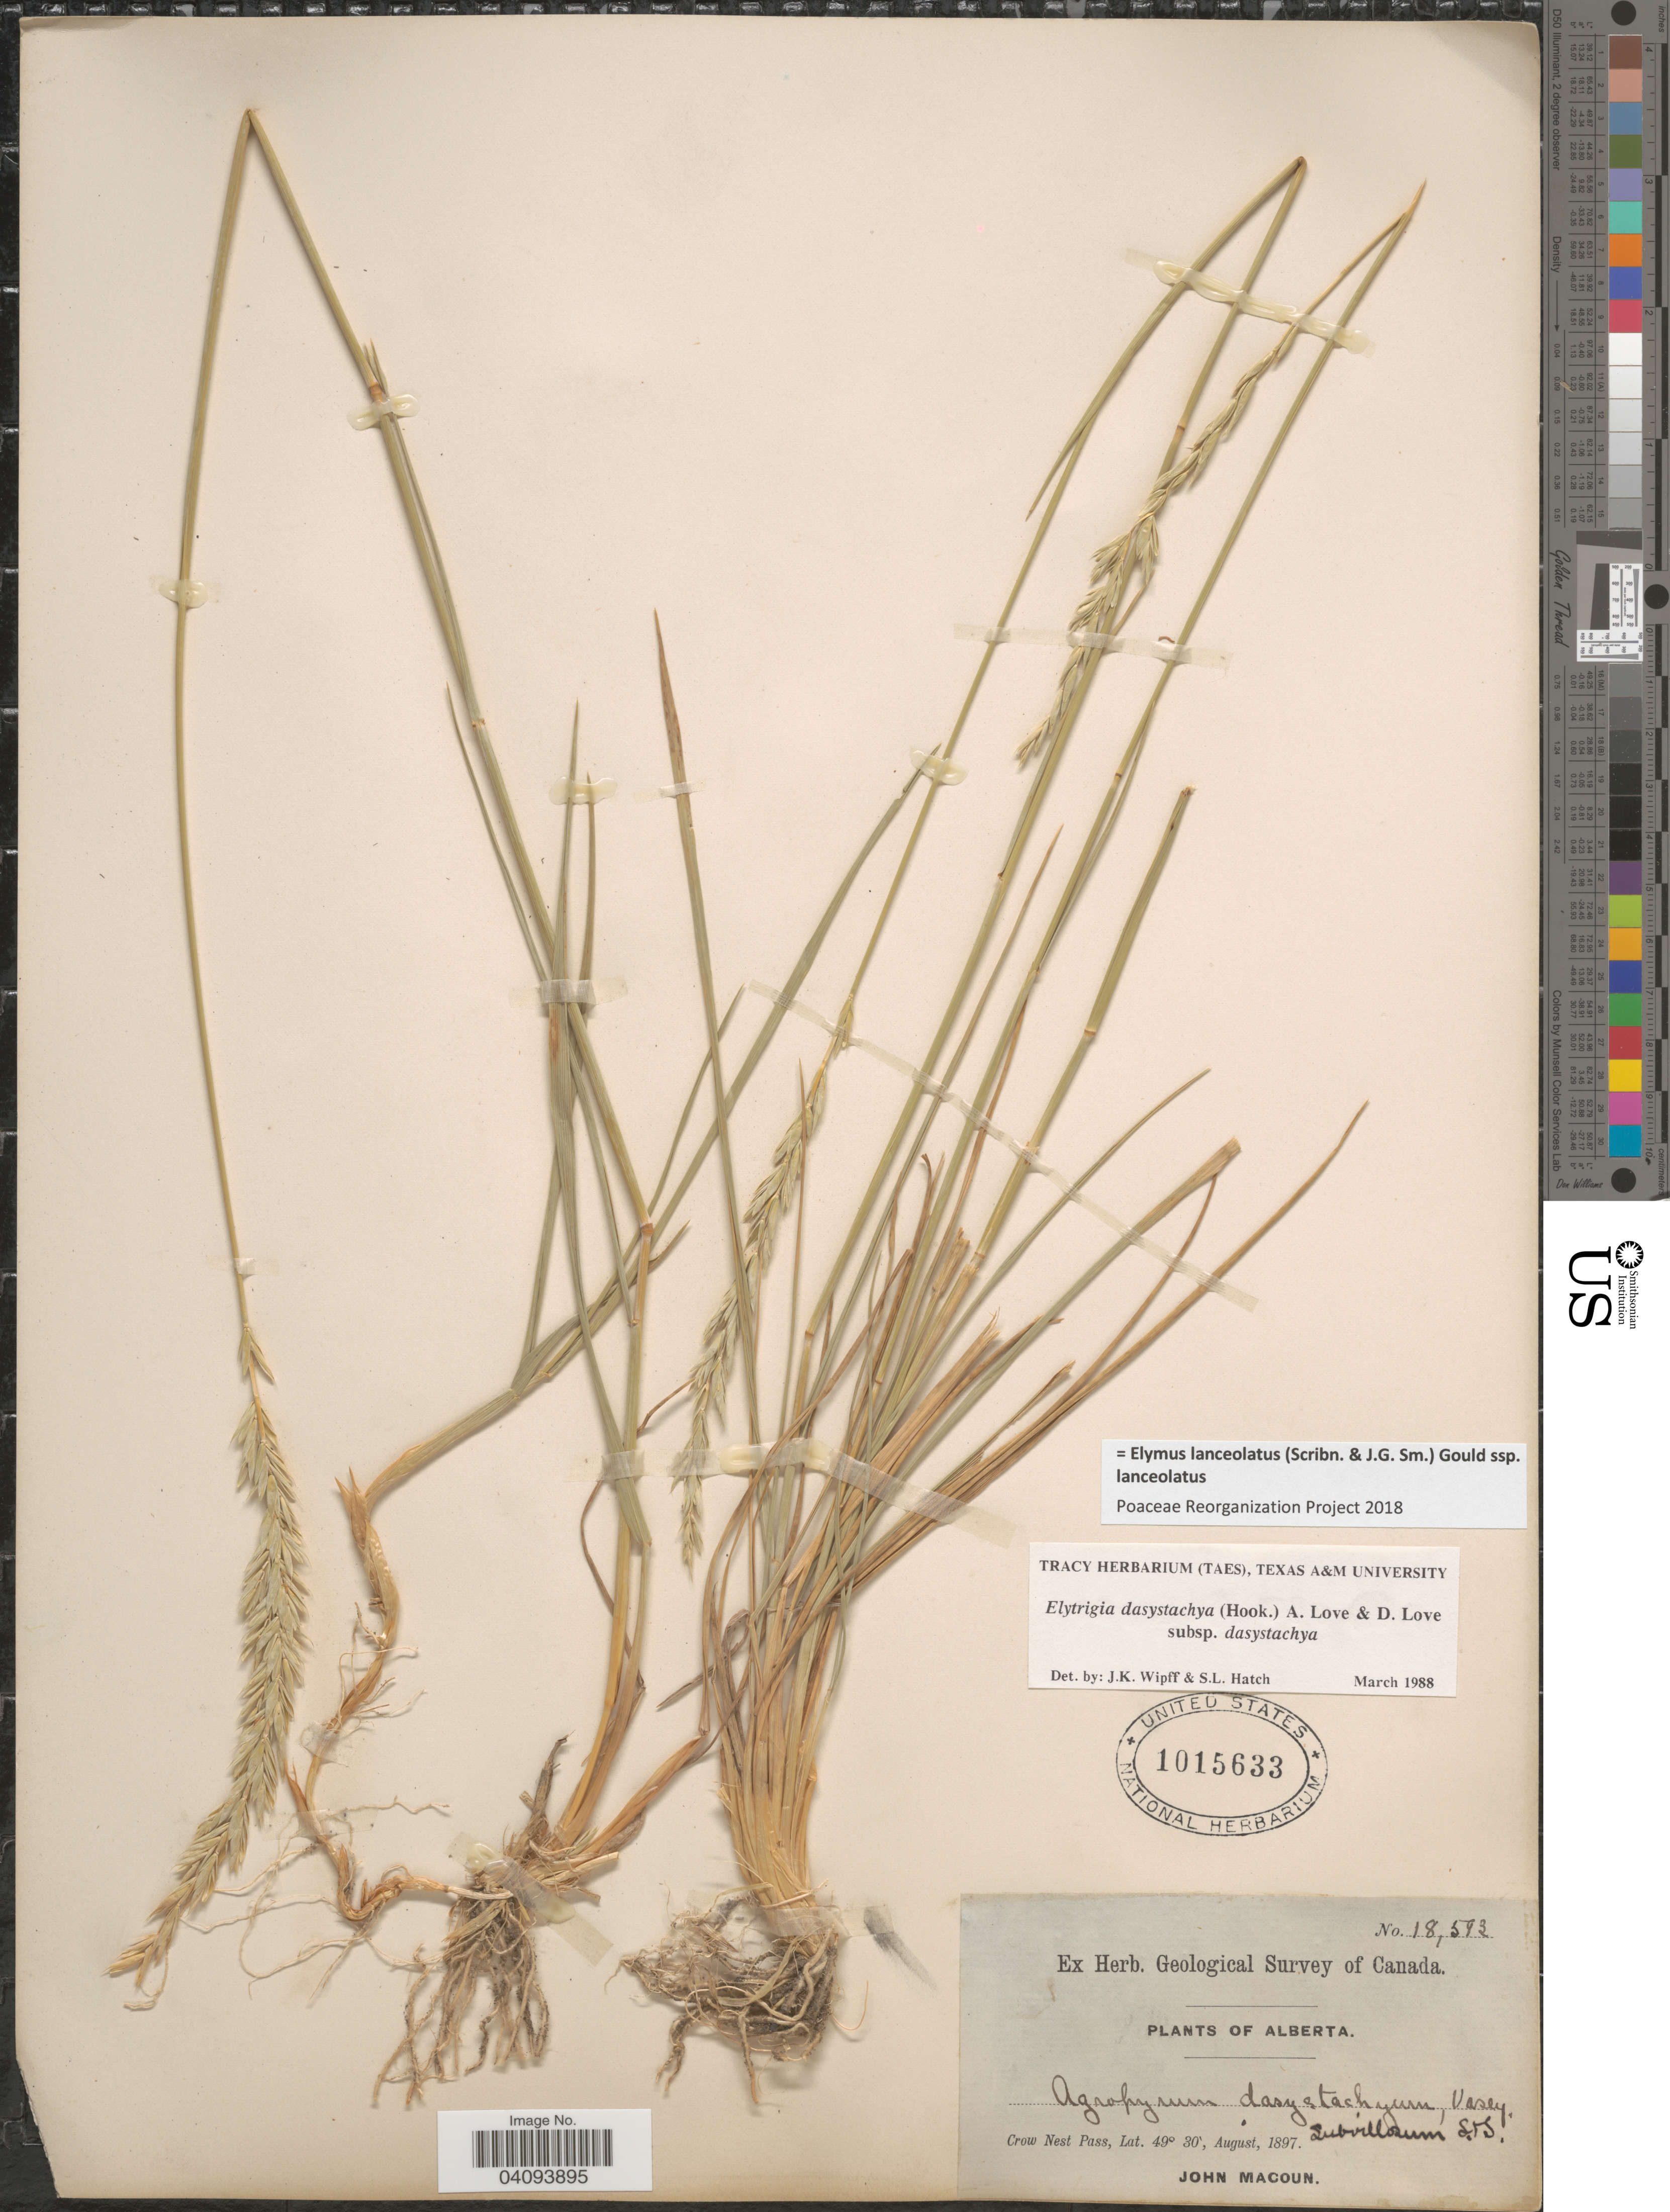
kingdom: Plantae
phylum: Tracheophyta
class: Liliopsida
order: Poales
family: Poaceae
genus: Elymus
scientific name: Elymus lanceolatus subsp. lanceolatus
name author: (Scribn. & J.G. Sm.) Gould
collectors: J. Macoun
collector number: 18593*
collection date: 1897-08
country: Canada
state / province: Alberta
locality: Geological Survey of Canada. Crow Nest Pass.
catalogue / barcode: US 1015633